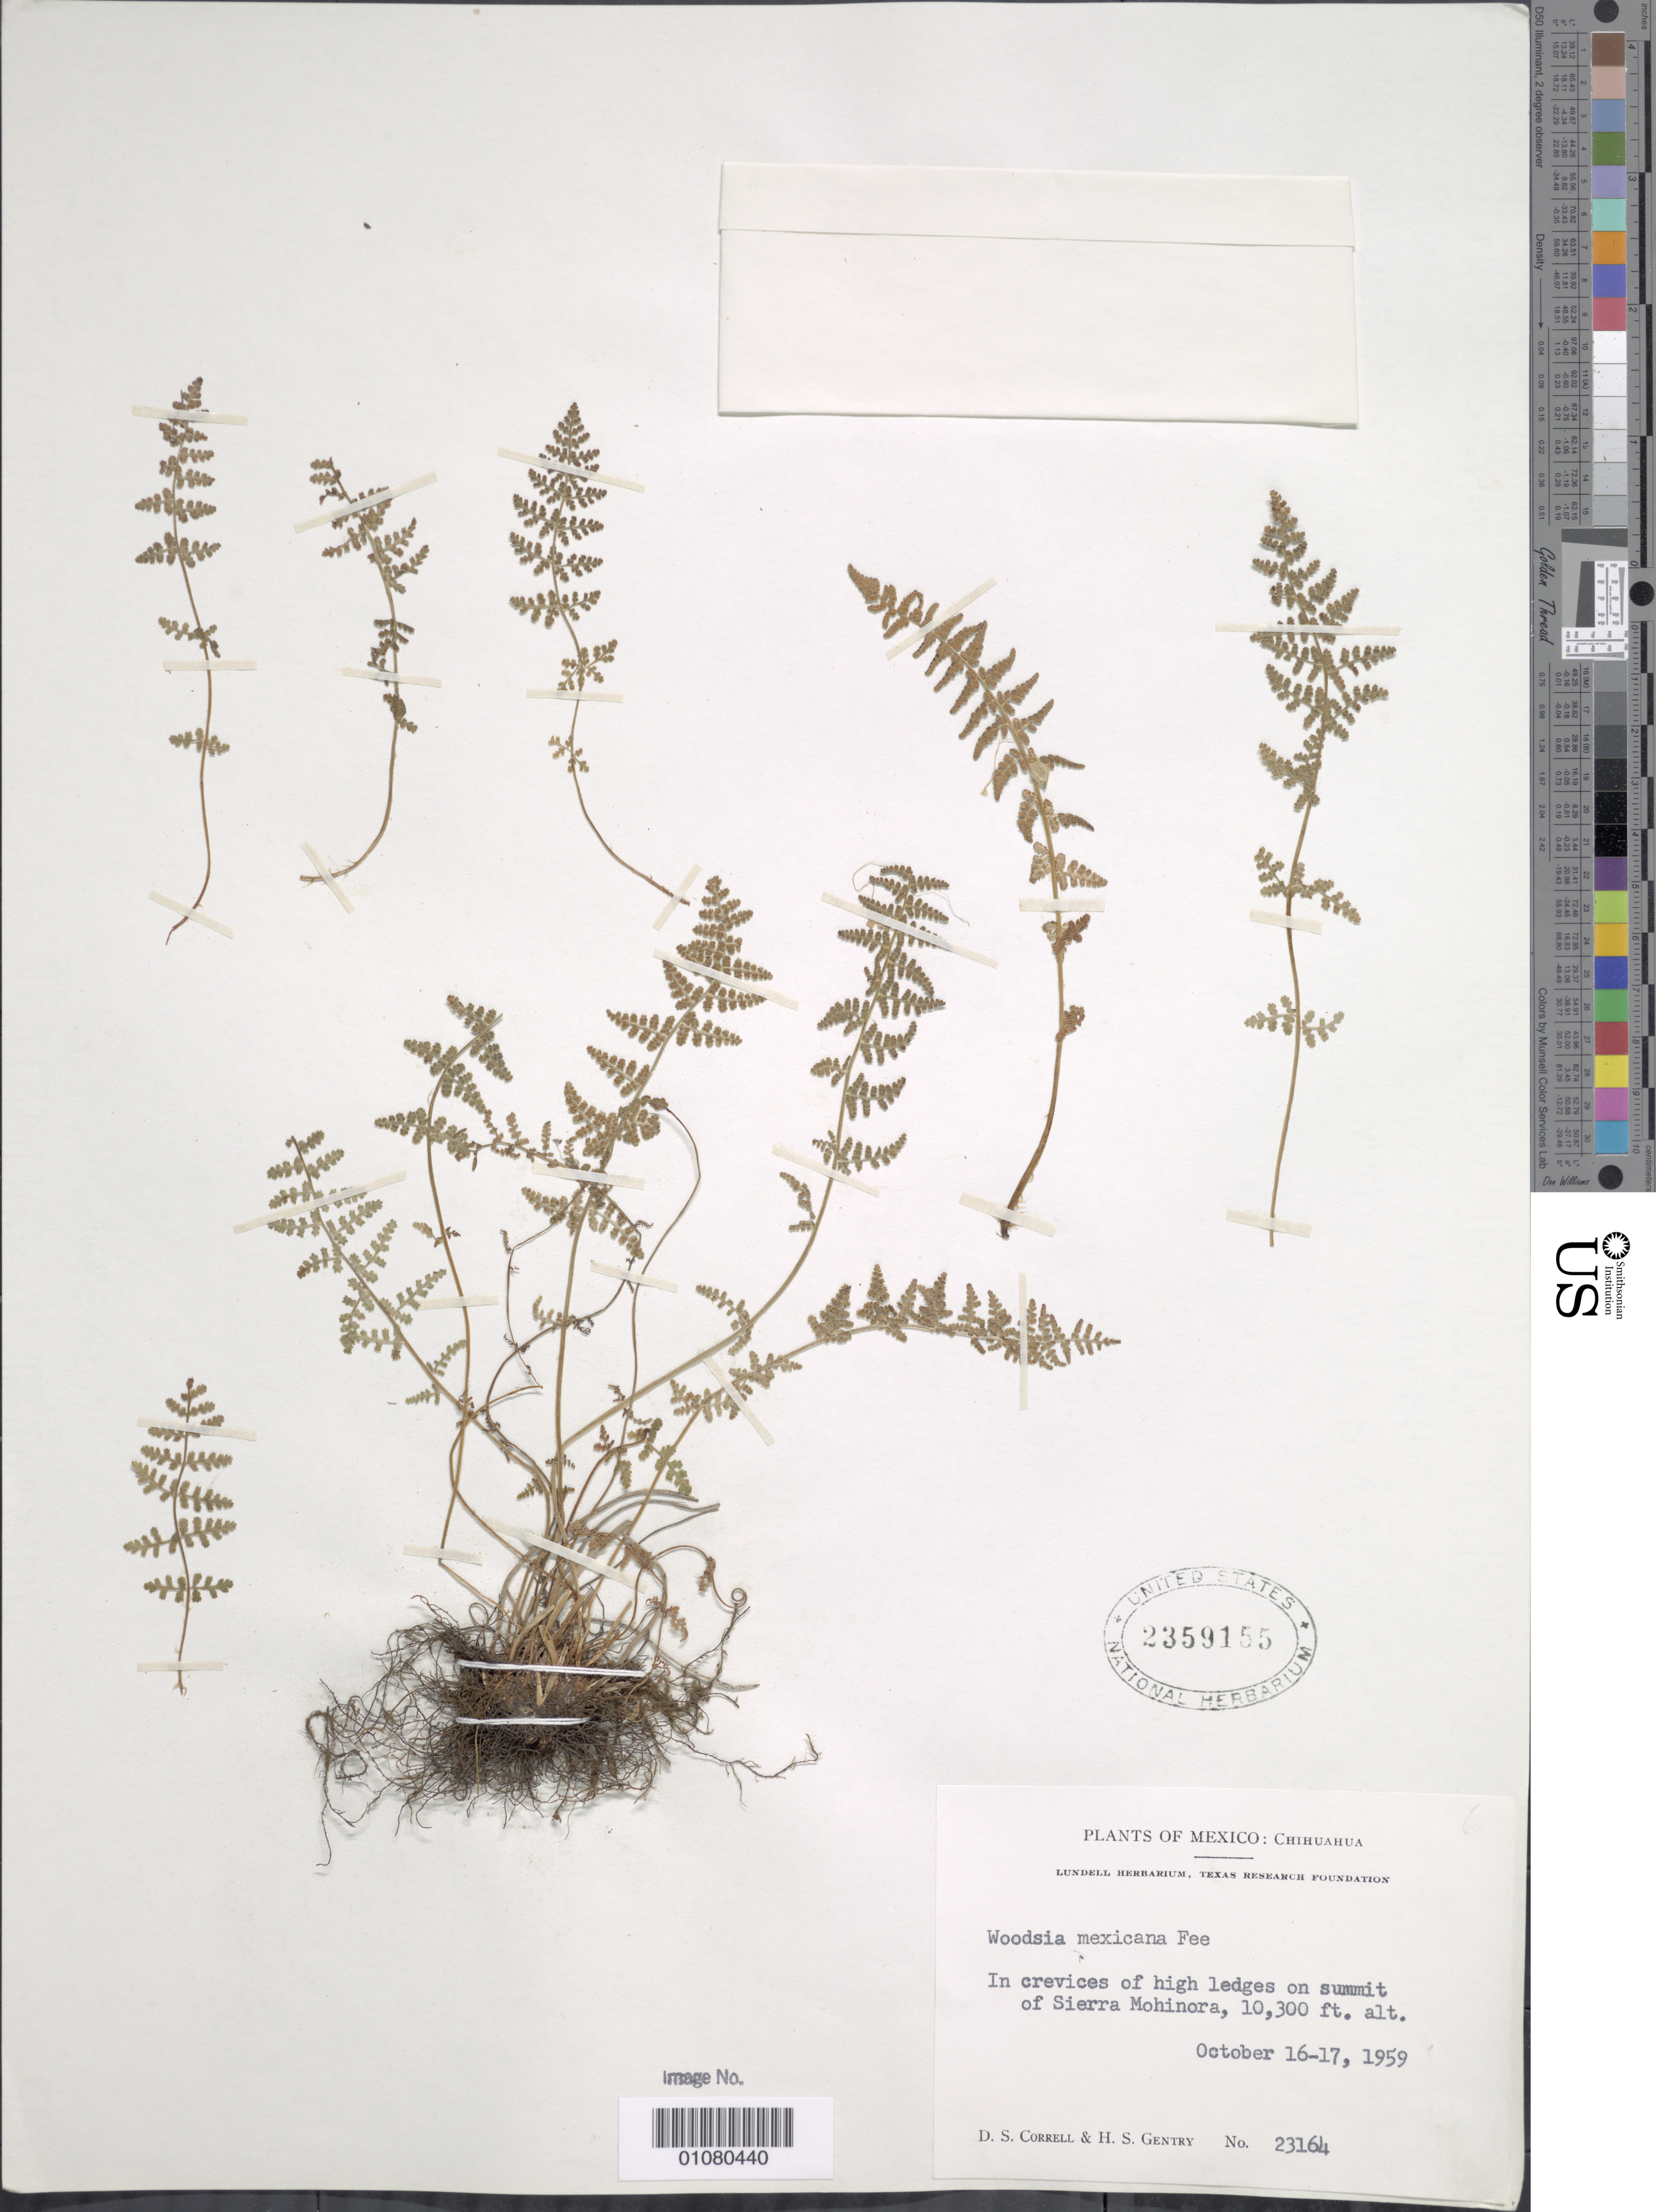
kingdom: Plantae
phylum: Tracheophyta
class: Polypodiopsida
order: Polypodiales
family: Woodsiaceae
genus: Woodsia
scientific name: Woodsia mexicana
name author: Fée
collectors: D. S. Correll & H. S. Gentry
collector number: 23164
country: Mexico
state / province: Chihuahua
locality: Sierra Mohinora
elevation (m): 3139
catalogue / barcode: US 2359155